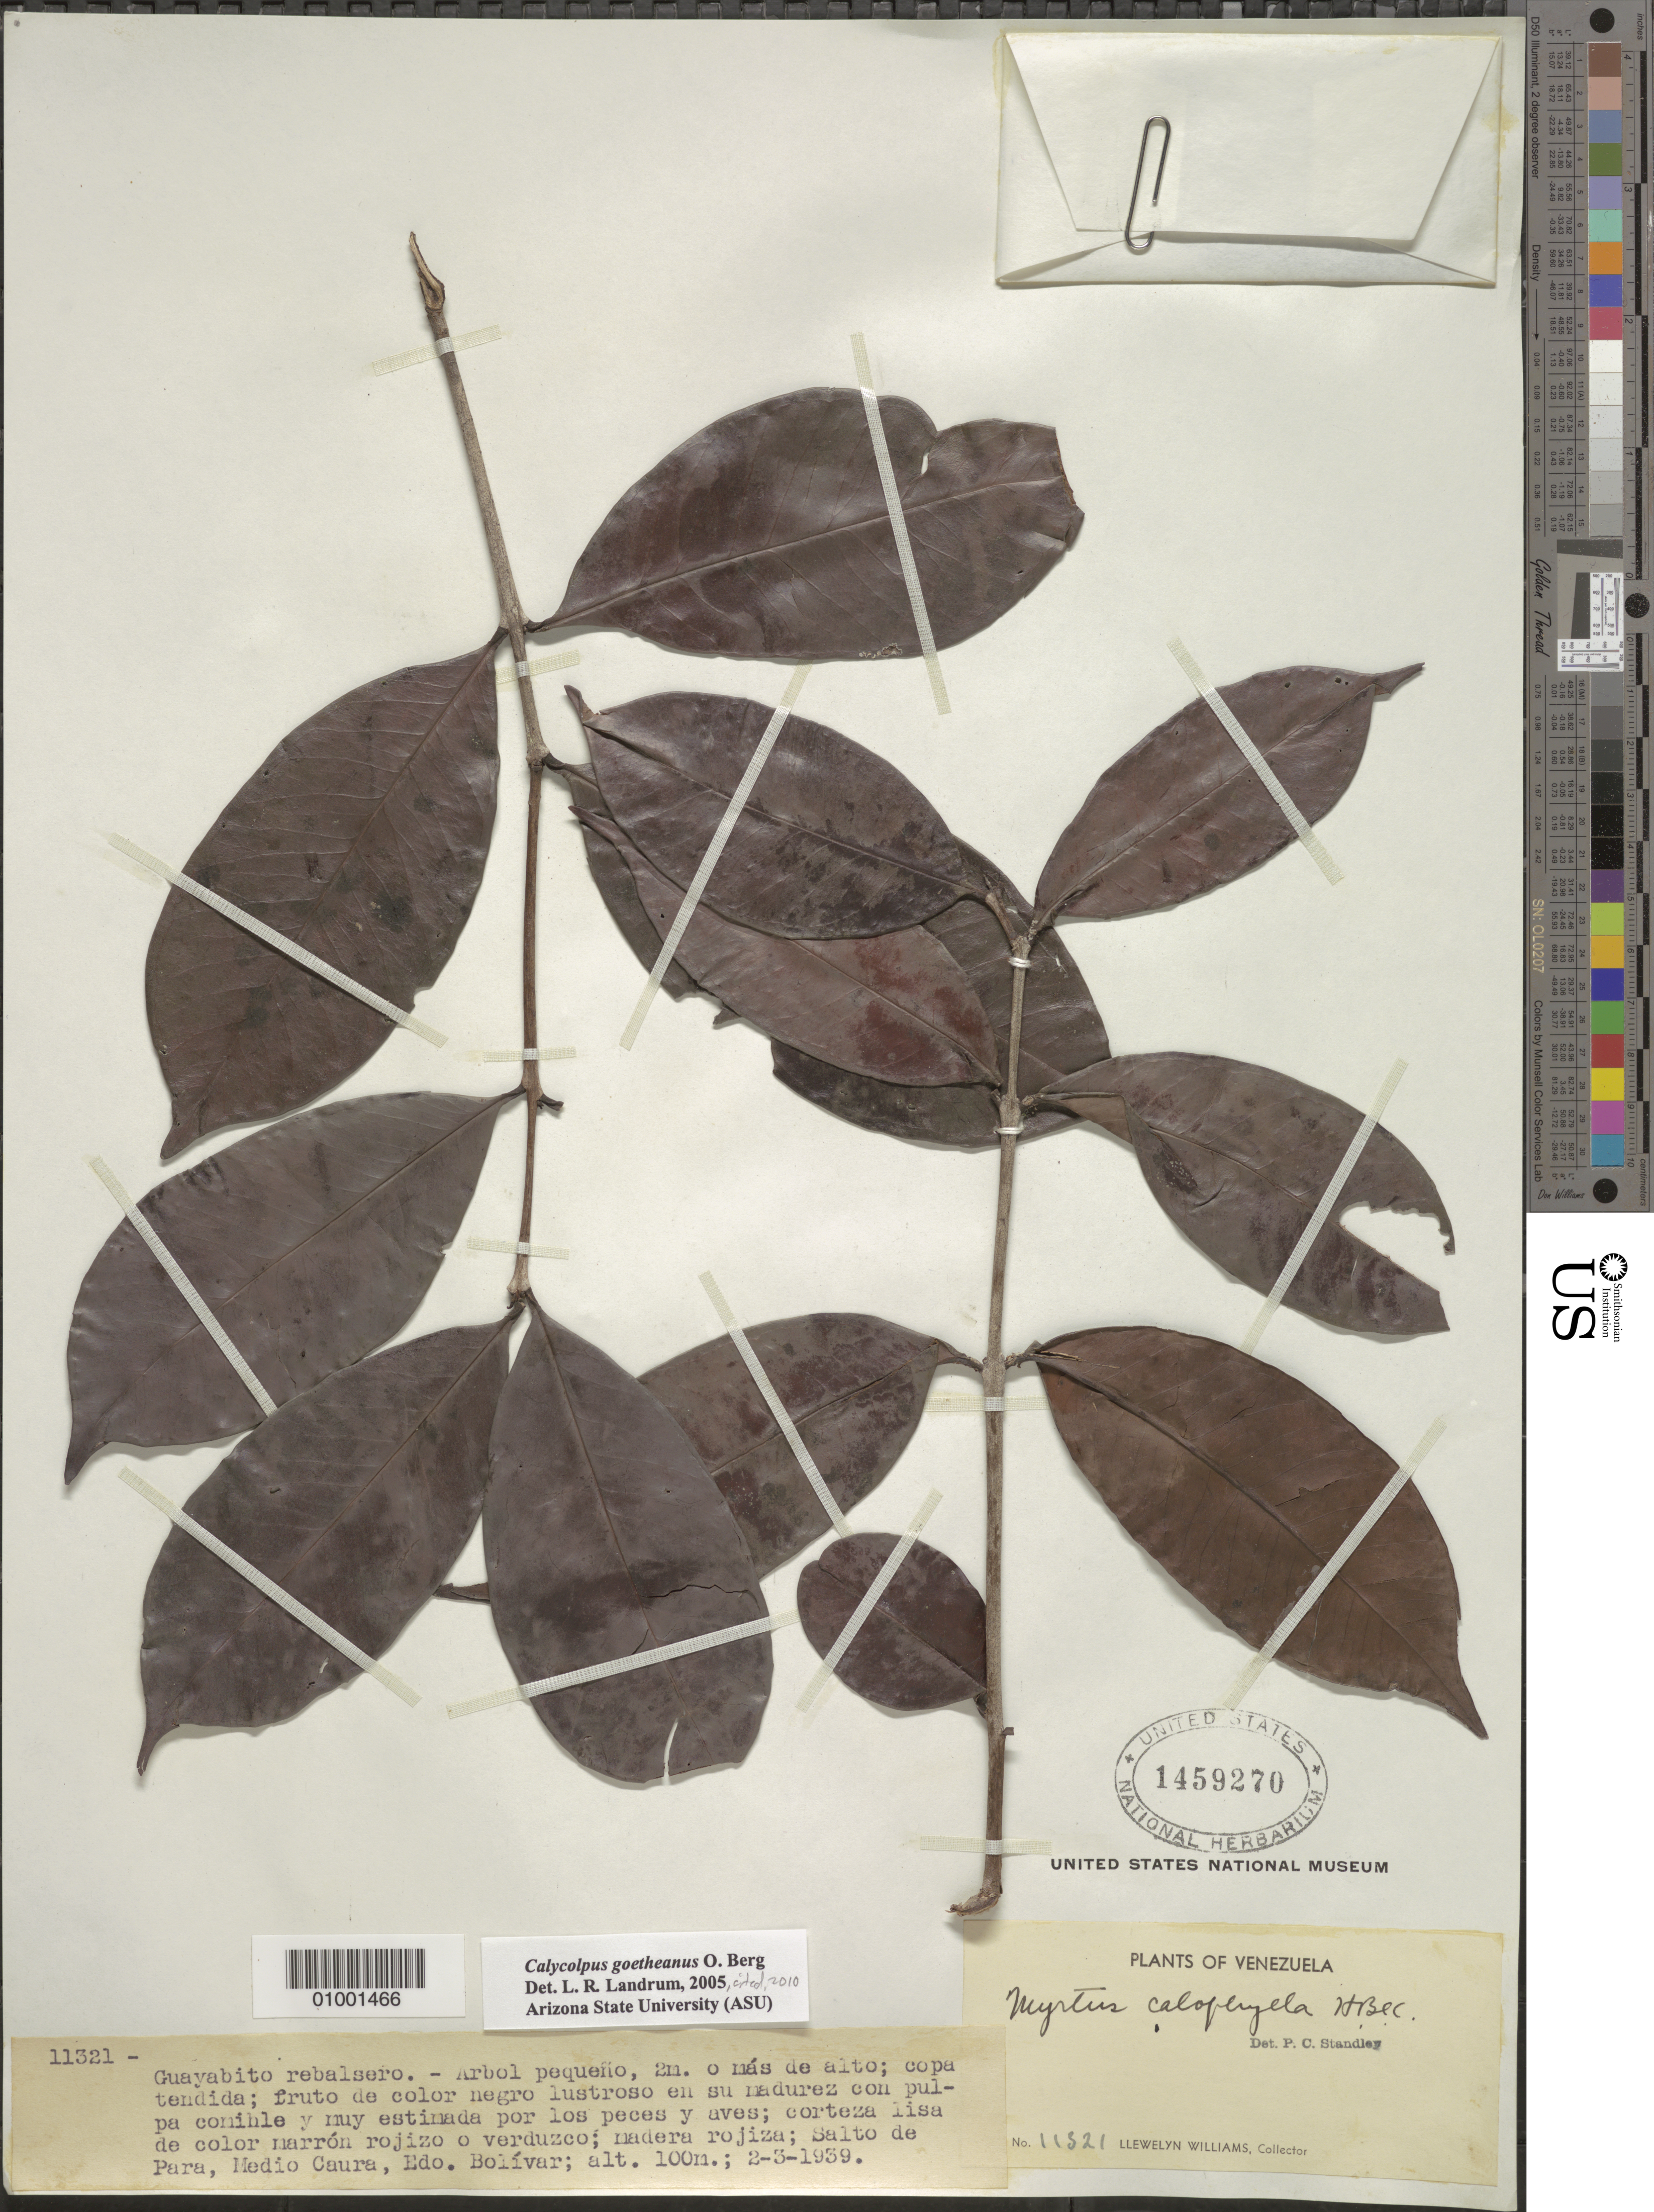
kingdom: Plantae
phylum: Tracheophyta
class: Magnoliopsida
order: Myrtales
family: Myrtaceae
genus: Calycolpus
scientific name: Calycolpus goetheanus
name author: (DC.) O. Berg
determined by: Landrum, L. R.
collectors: Ll. Williams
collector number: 11321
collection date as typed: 2-Mar-39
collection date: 1939-03-02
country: Venezuela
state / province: Bolívar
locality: Salto de Para, Medio Caura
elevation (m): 100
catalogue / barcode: US 1459270